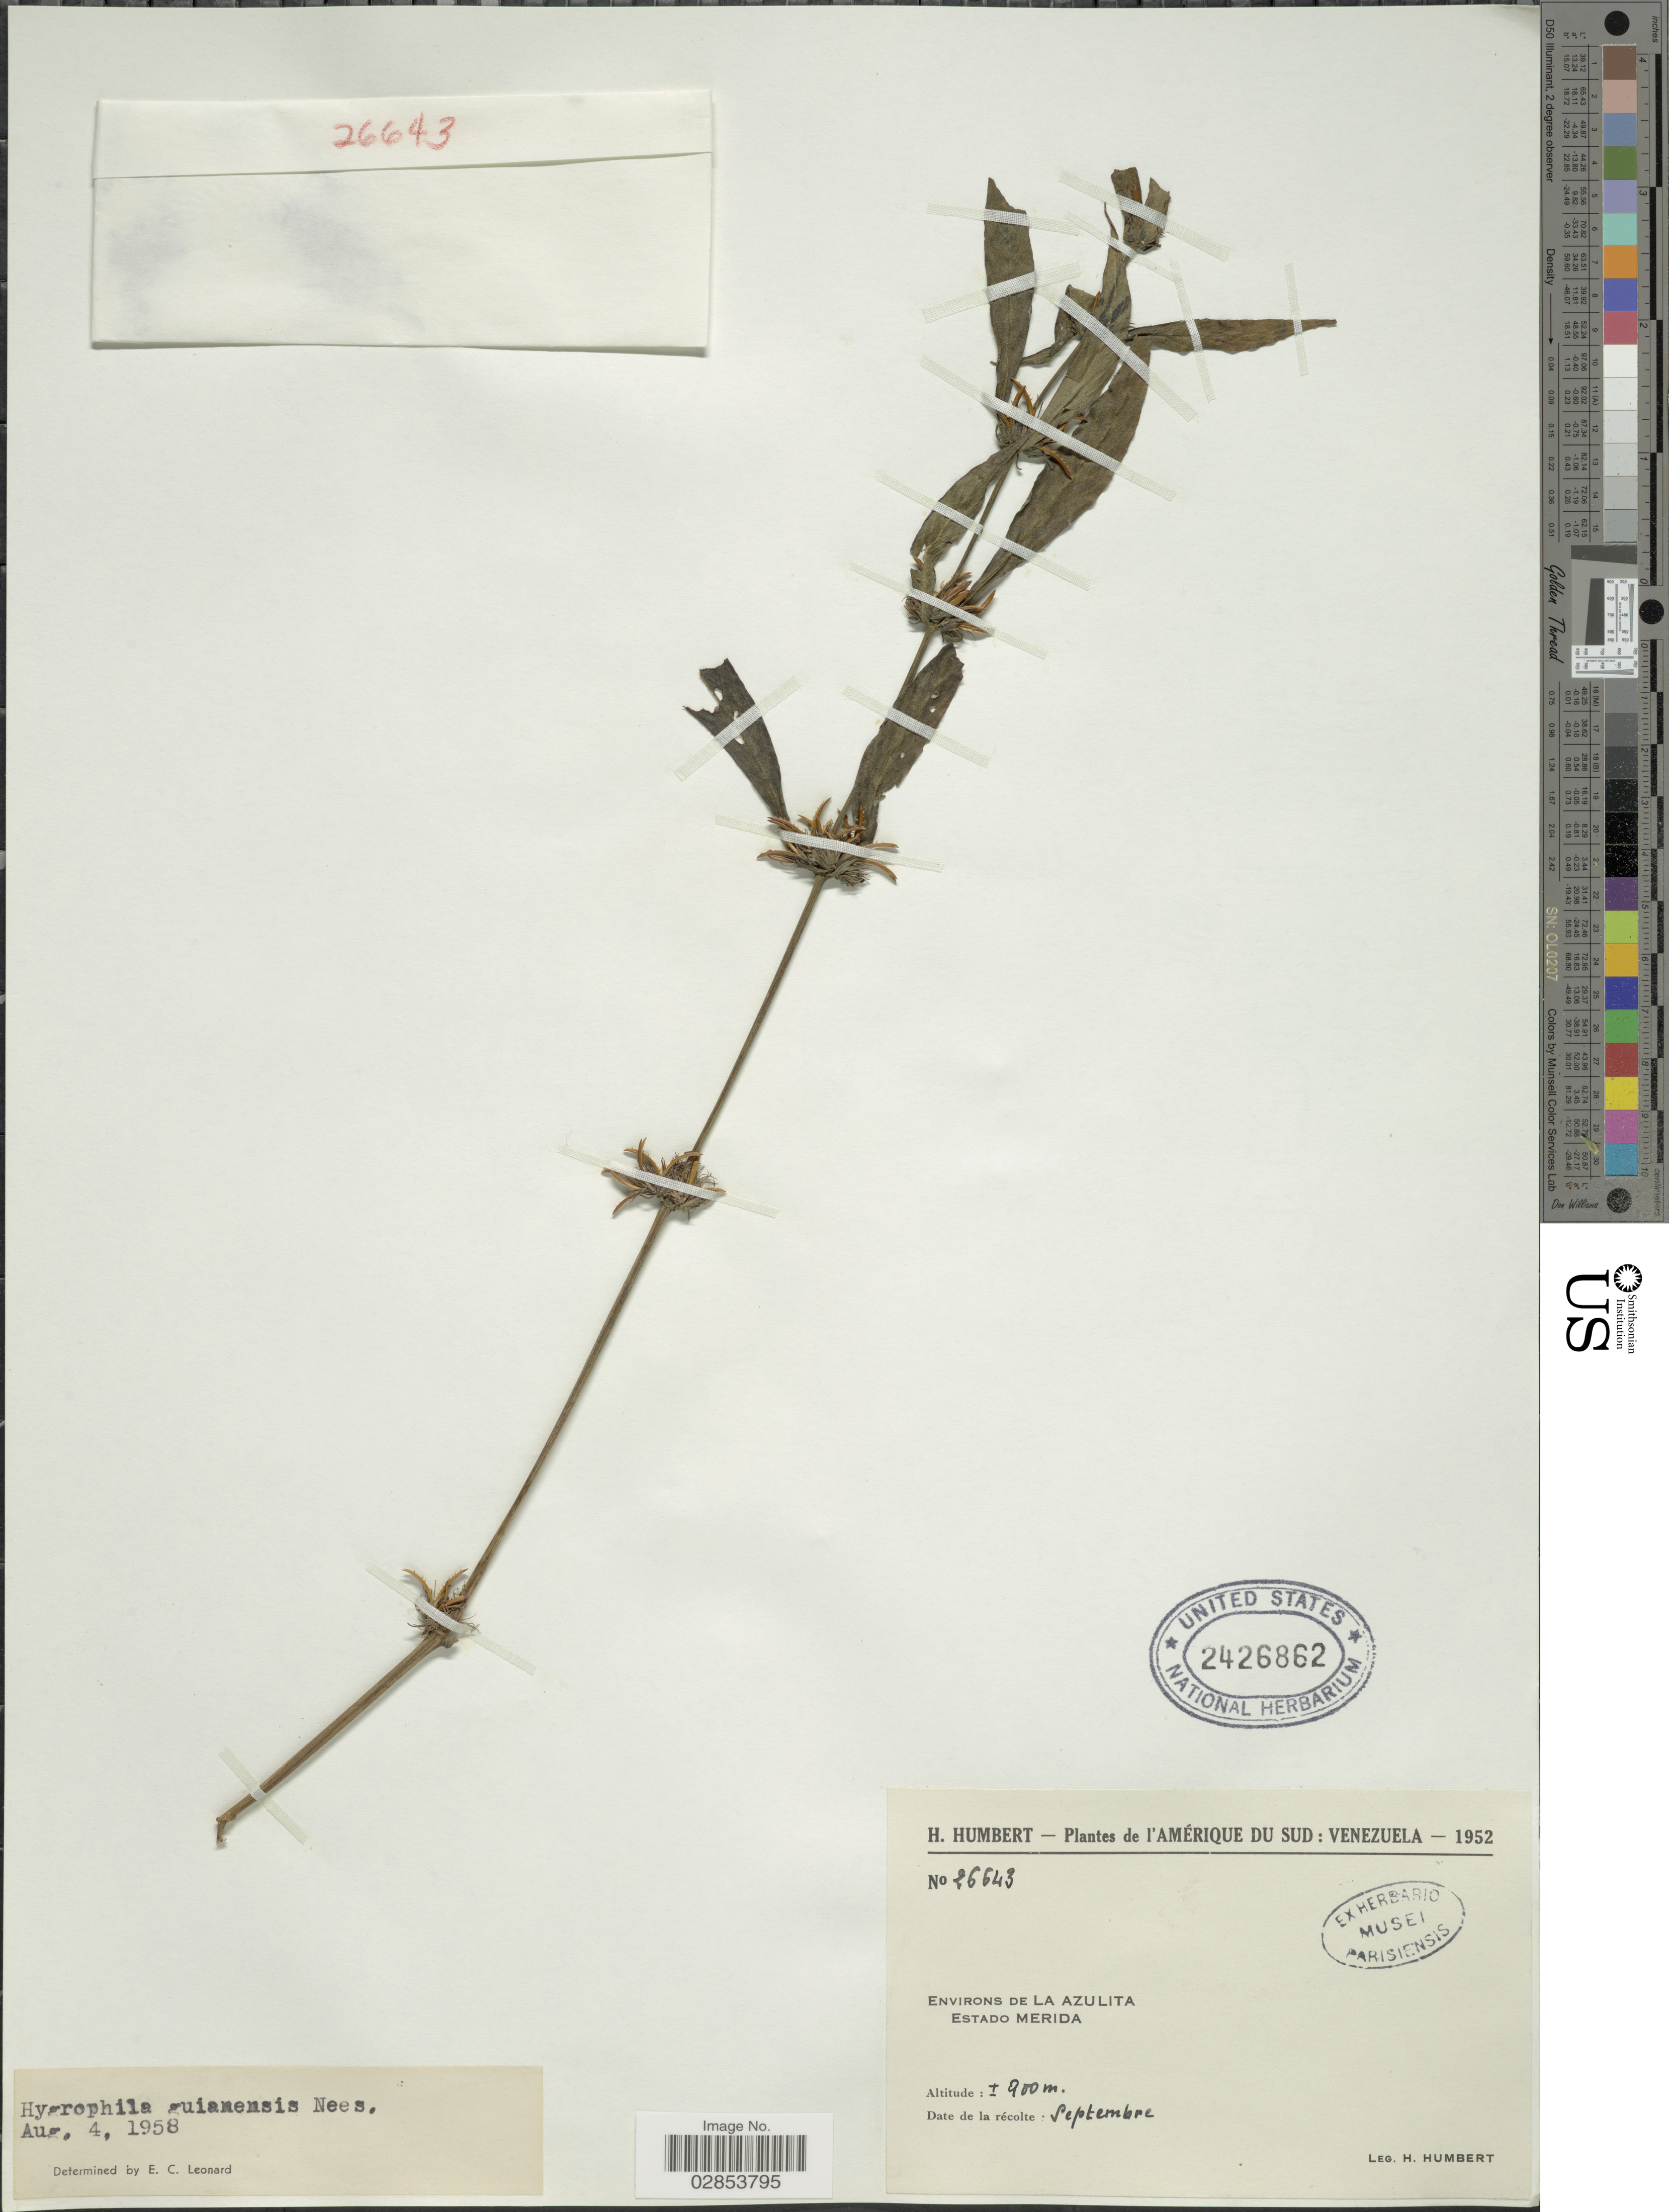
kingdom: Plantae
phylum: Tracheophyta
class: Magnoliopsida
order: Lamiales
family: Acanthaceae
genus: Hygrophila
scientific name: Hygrophila costata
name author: Nees & T. Nees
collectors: H. Humbert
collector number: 26643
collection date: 1952-09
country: Venezuela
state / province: Mérida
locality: Environs de la Azulita.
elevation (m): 900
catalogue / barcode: US 2426862